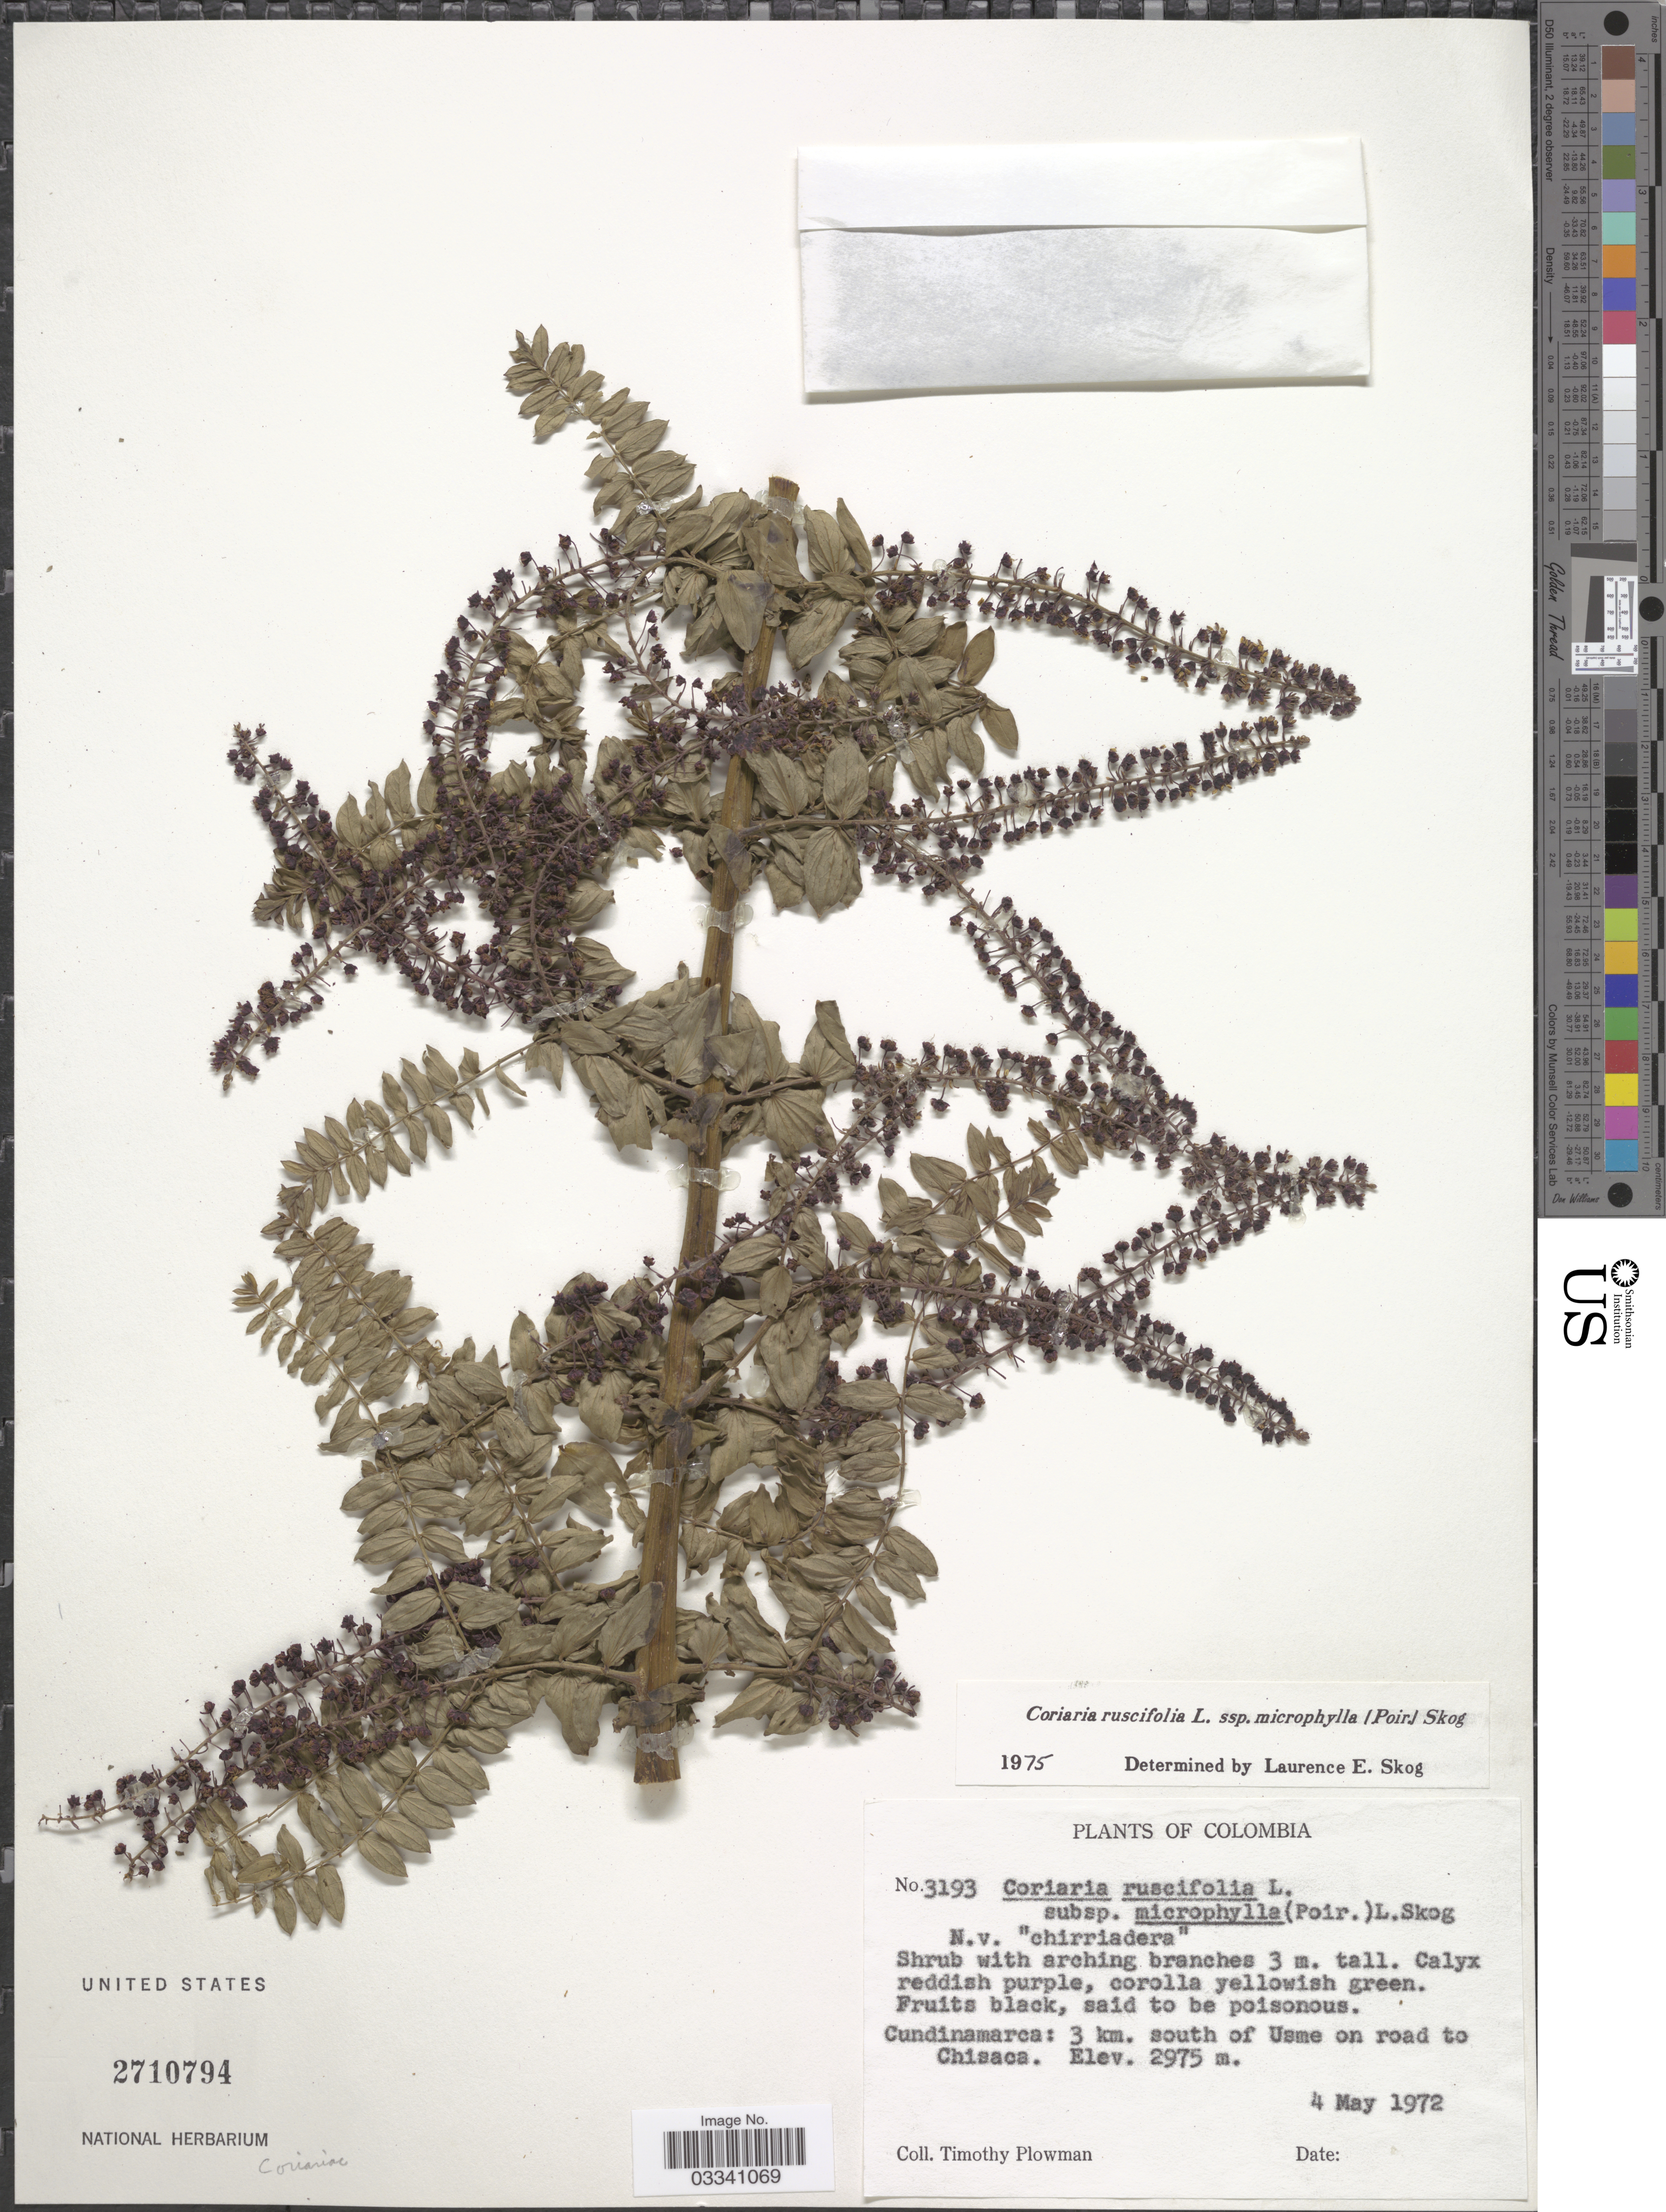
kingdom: Plantae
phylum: Tracheophyta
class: Magnoliopsida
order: Cucurbitales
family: Coriariaceae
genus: Coriaria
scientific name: Coriaria ruscifolia subsp. microphylla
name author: (Poir.) L.E. Skog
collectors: T. Plowman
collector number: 3193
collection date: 1972-05-04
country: Colombia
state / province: Cundinamarca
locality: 3 km. south of Usme on road to Chisaca.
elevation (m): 2975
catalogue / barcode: US 2710794